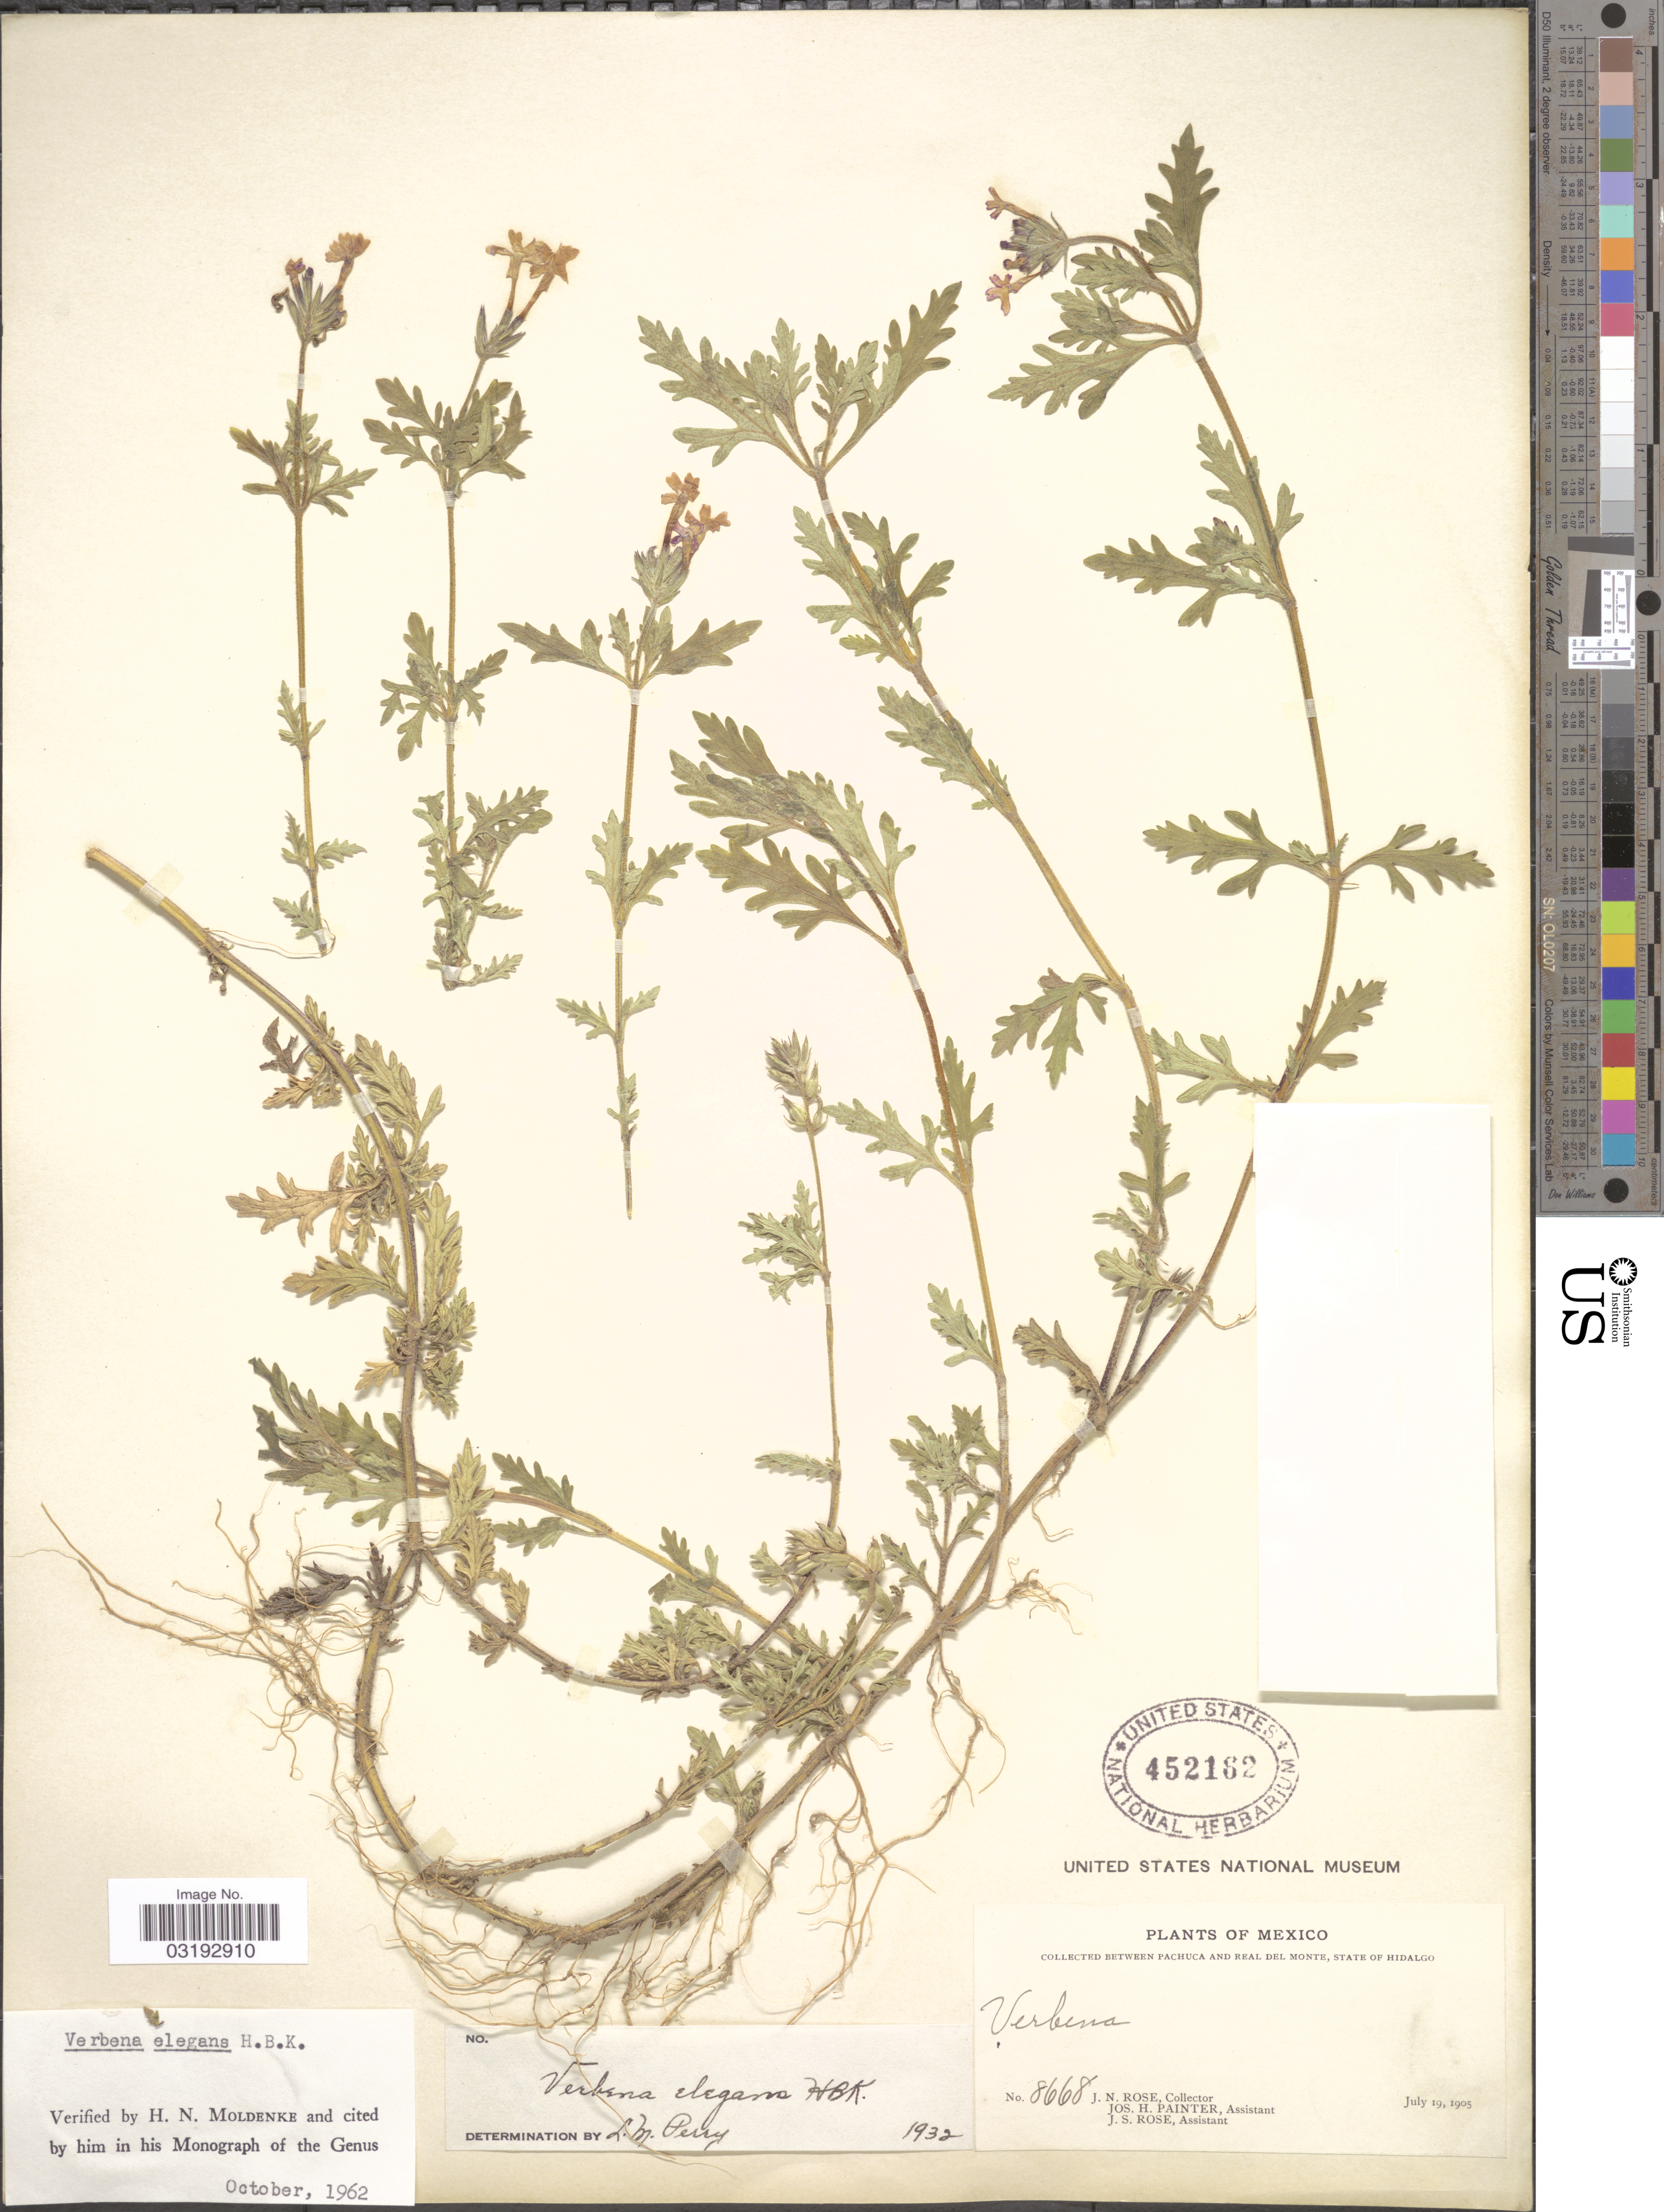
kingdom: Plantae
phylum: Tracheophyta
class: Magnoliopsida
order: Lamiales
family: Verbenaceae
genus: Verbena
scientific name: Verbena elegans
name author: Kunth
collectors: J. N. Rose, J. H. Painter & J. S. Rose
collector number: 8668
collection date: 1905-07-19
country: Mexico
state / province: Hidalgo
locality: Between Pachuca and Real del Monte.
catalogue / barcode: US 452162